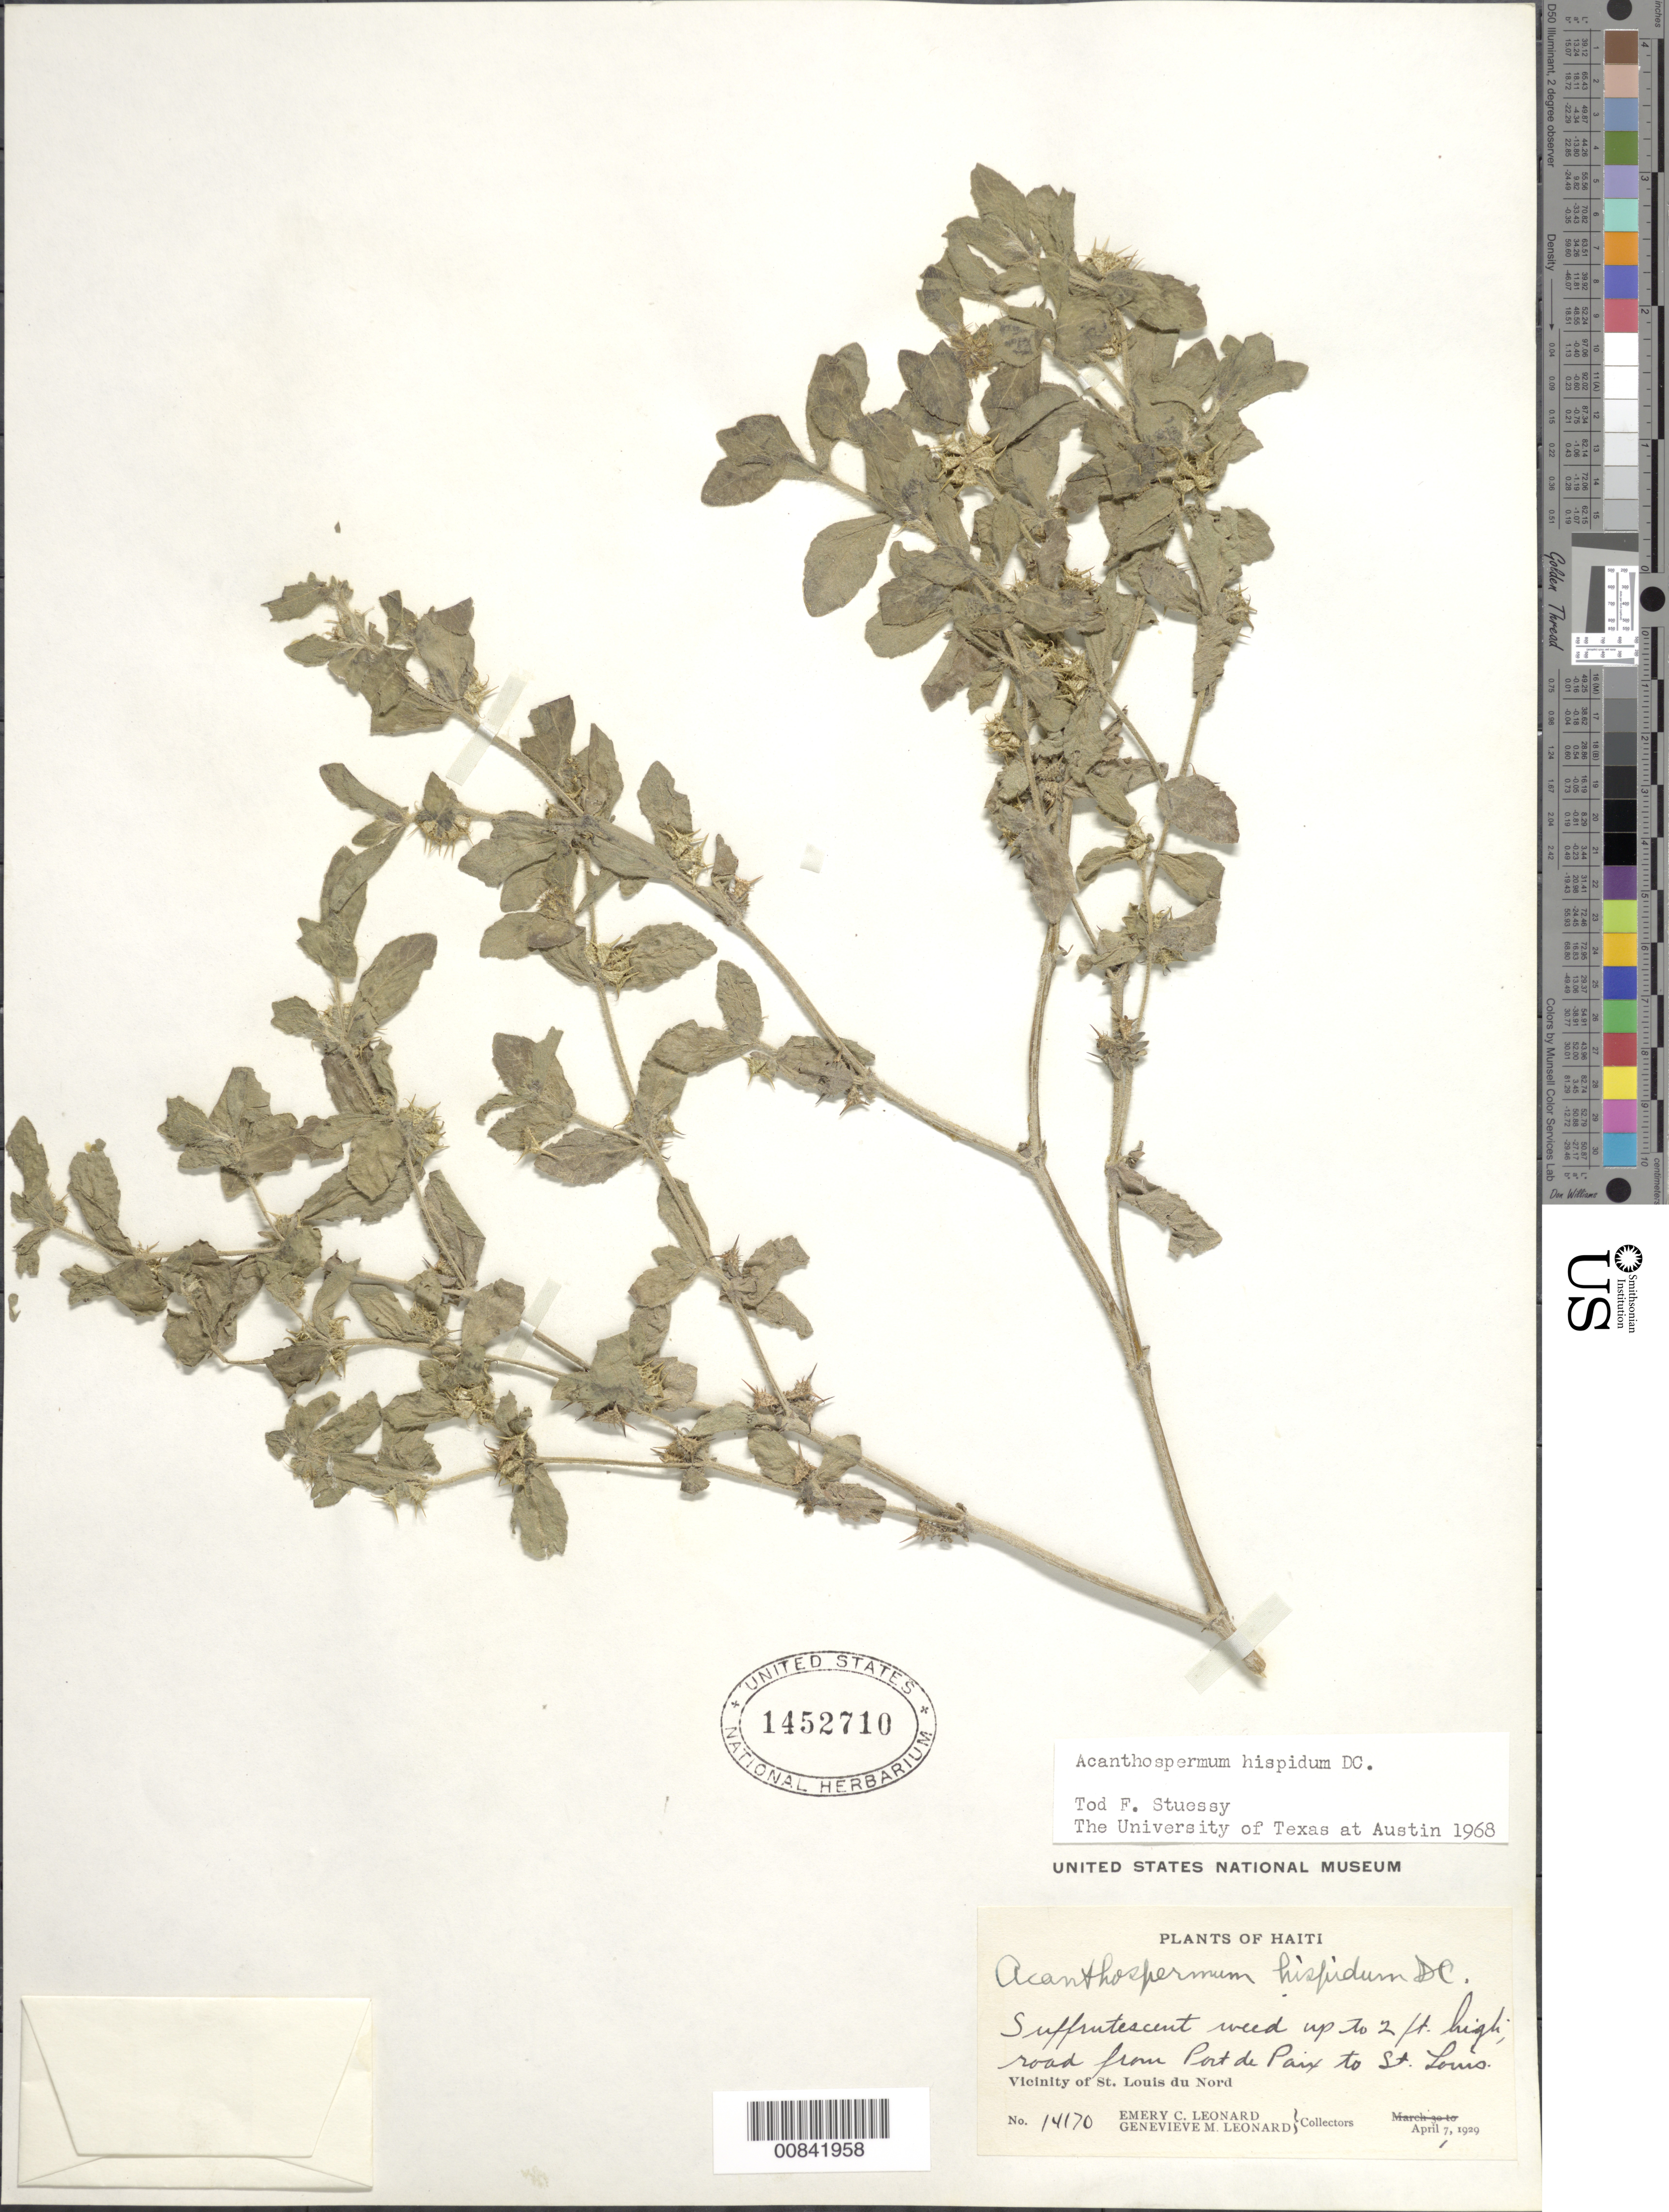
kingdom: Plantae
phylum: Tracheophyta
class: Magnoliopsida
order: Asterales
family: Asteraceae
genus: Acanthospermum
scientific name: Acanthospermum hispidum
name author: DC.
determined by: Stuessy, T. F.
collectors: E. C. Leonard & G. M. Leonard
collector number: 14170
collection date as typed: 07 Apr 1929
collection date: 1929-04-07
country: Haiti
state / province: Nord-Ouest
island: Hispaniola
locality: Vicinity of St. Louis du Nord, road from Port de Paix to St Louis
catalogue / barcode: US 1452710